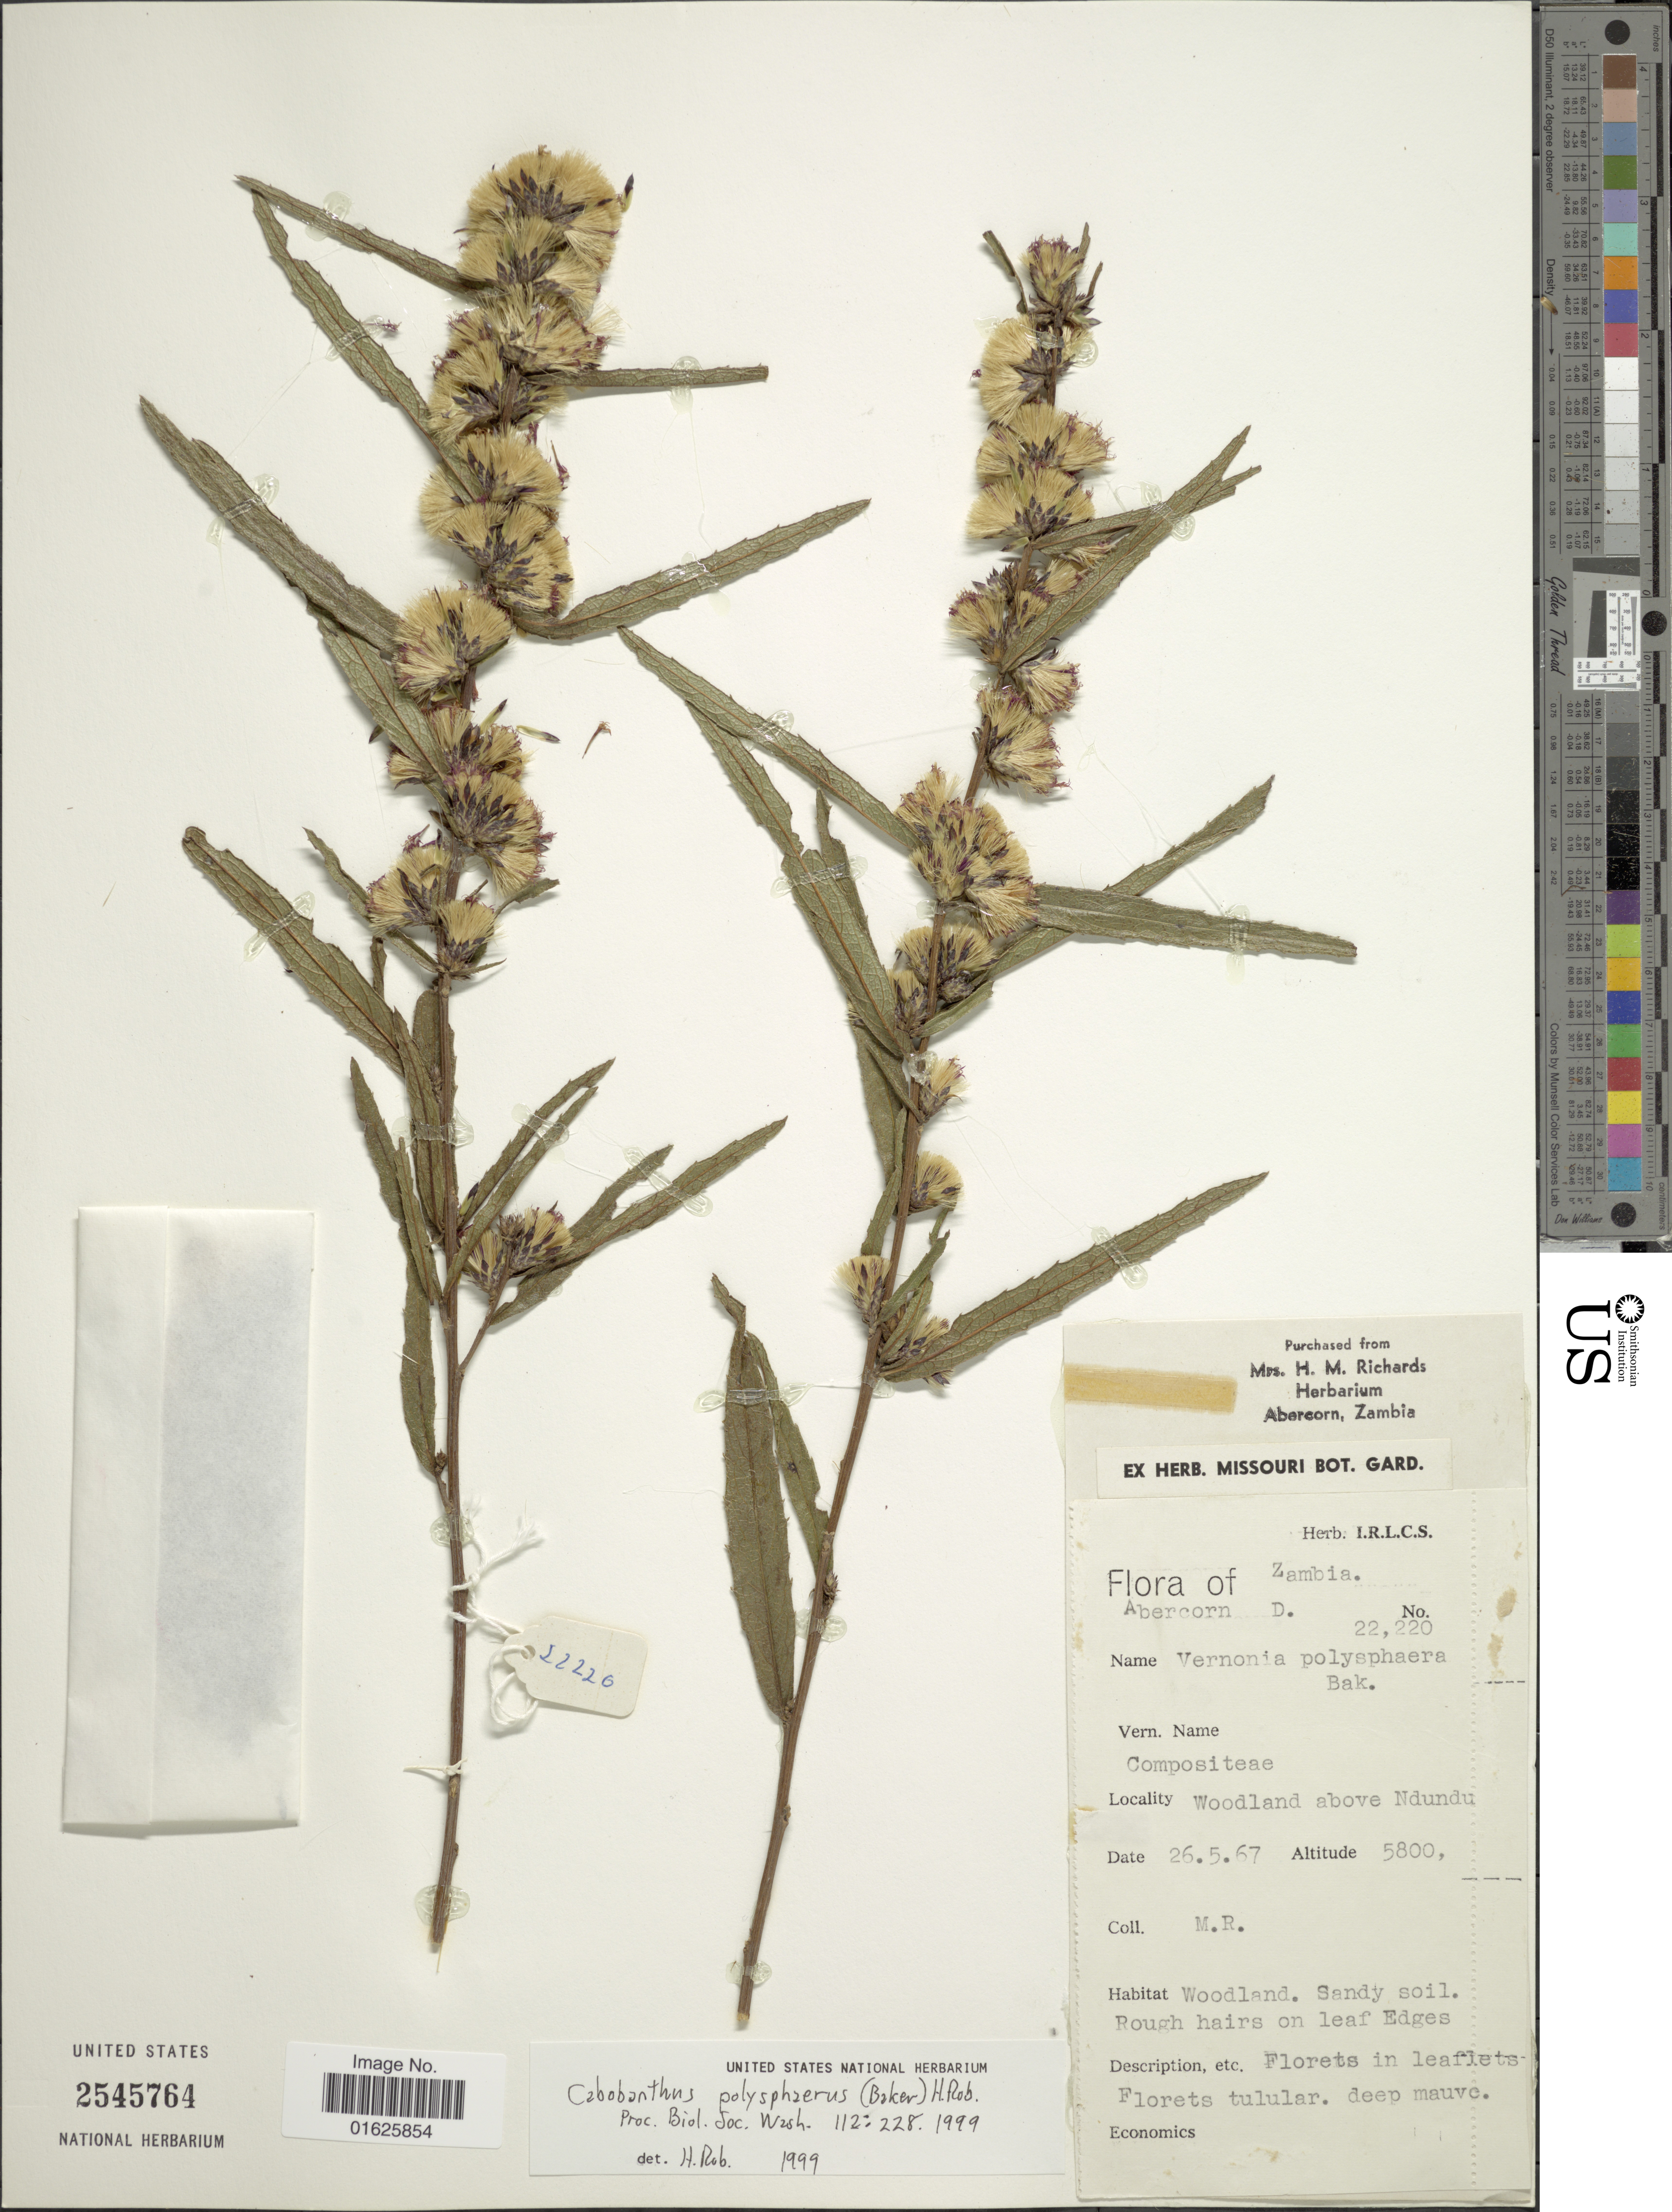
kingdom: Plantae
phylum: Tracheophyta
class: Magnoliopsida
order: Asterales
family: Asteraceae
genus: Cabobanthus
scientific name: Cabobanthus polysphaerus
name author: (Baker) H. Rob.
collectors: M. R.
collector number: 22220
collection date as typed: Transcribed d/m/y: 26/5/67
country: Zambia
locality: Woodland above Ndundu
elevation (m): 1768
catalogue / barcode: US 2545764